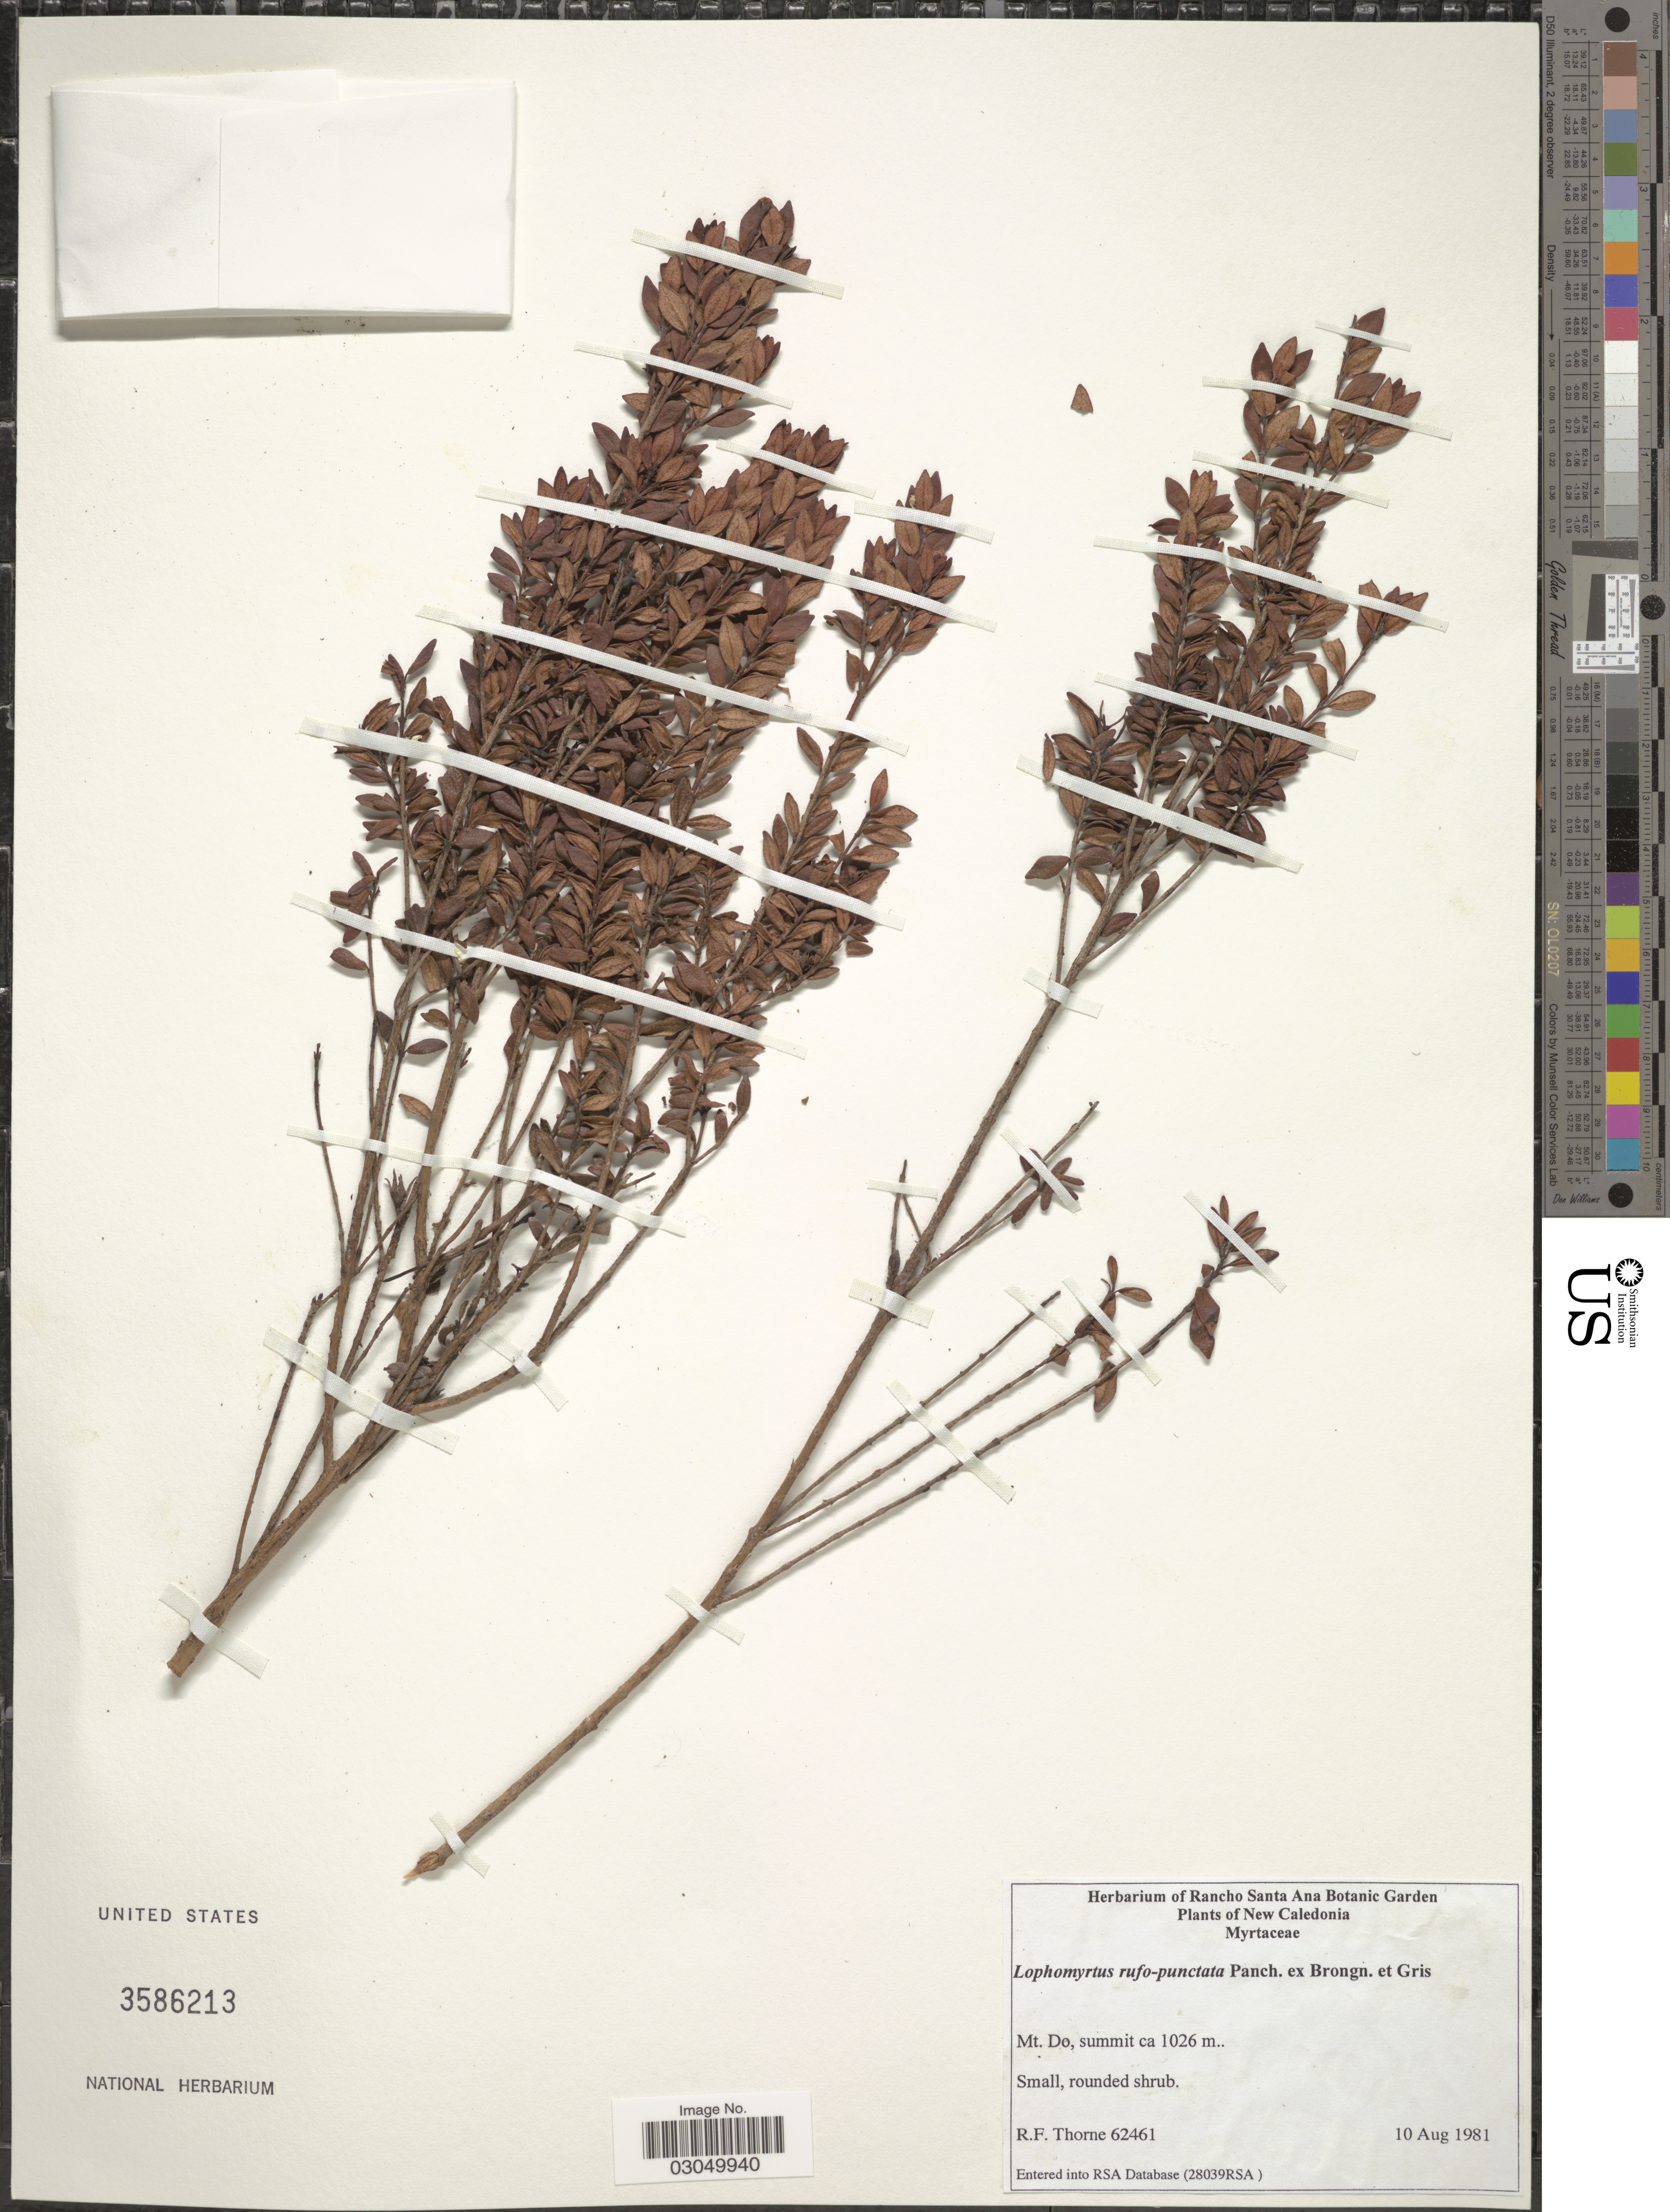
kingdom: Plantae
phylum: Tracheophyta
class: Magnoliopsida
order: Myrtales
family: Myrtaceae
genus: Myrtastrum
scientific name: Myrtastrum rufopunctatum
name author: (Pancher ex Brongn. & Gris) Burret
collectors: R. Thorne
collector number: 62461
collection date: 1981-08-10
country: New Caledonia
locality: Mt. Do.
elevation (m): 1026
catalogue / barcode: US 3586213